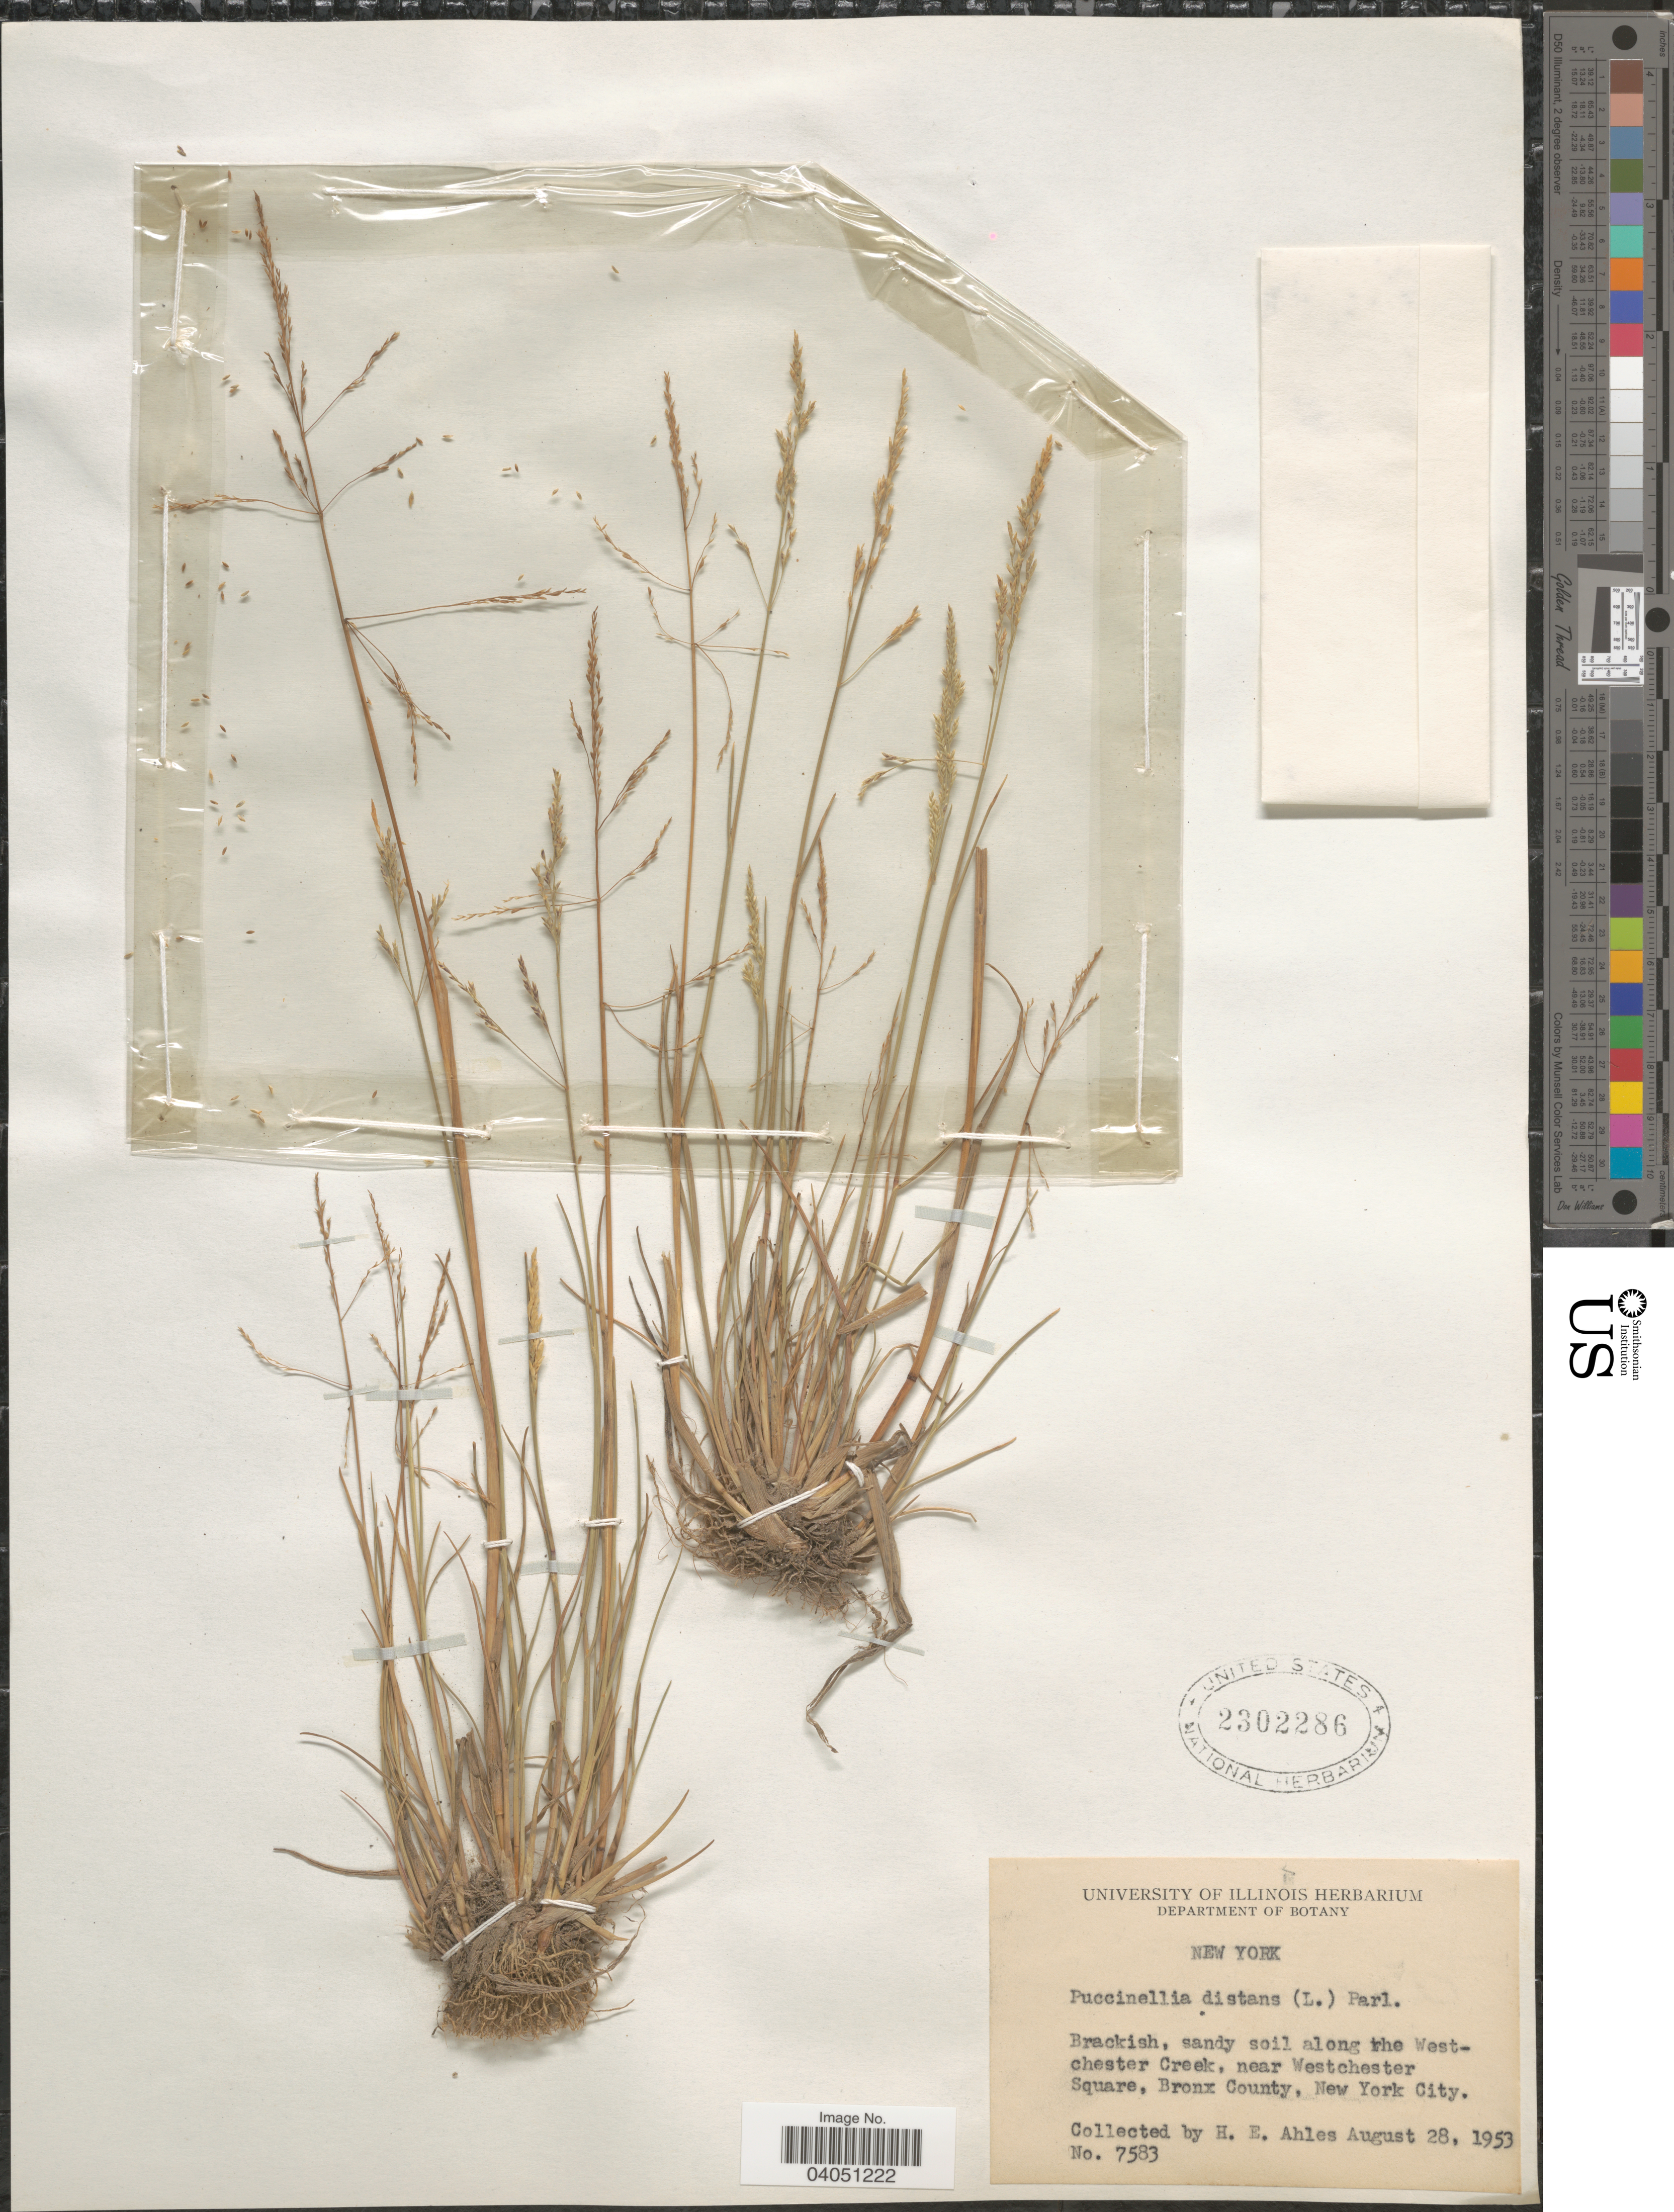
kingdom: Plantae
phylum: Tracheophyta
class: Liliopsida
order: Poales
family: Poaceae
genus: Puccinellia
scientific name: Puccinellia distans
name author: (Jacq.) Parl.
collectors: H. E. Ahles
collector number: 7583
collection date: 1953-08-28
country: United States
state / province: New York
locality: Brackish, sandy soil along the Westchester Creek, near Westchester Square, Bronx County, New York City.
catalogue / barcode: US 2302286